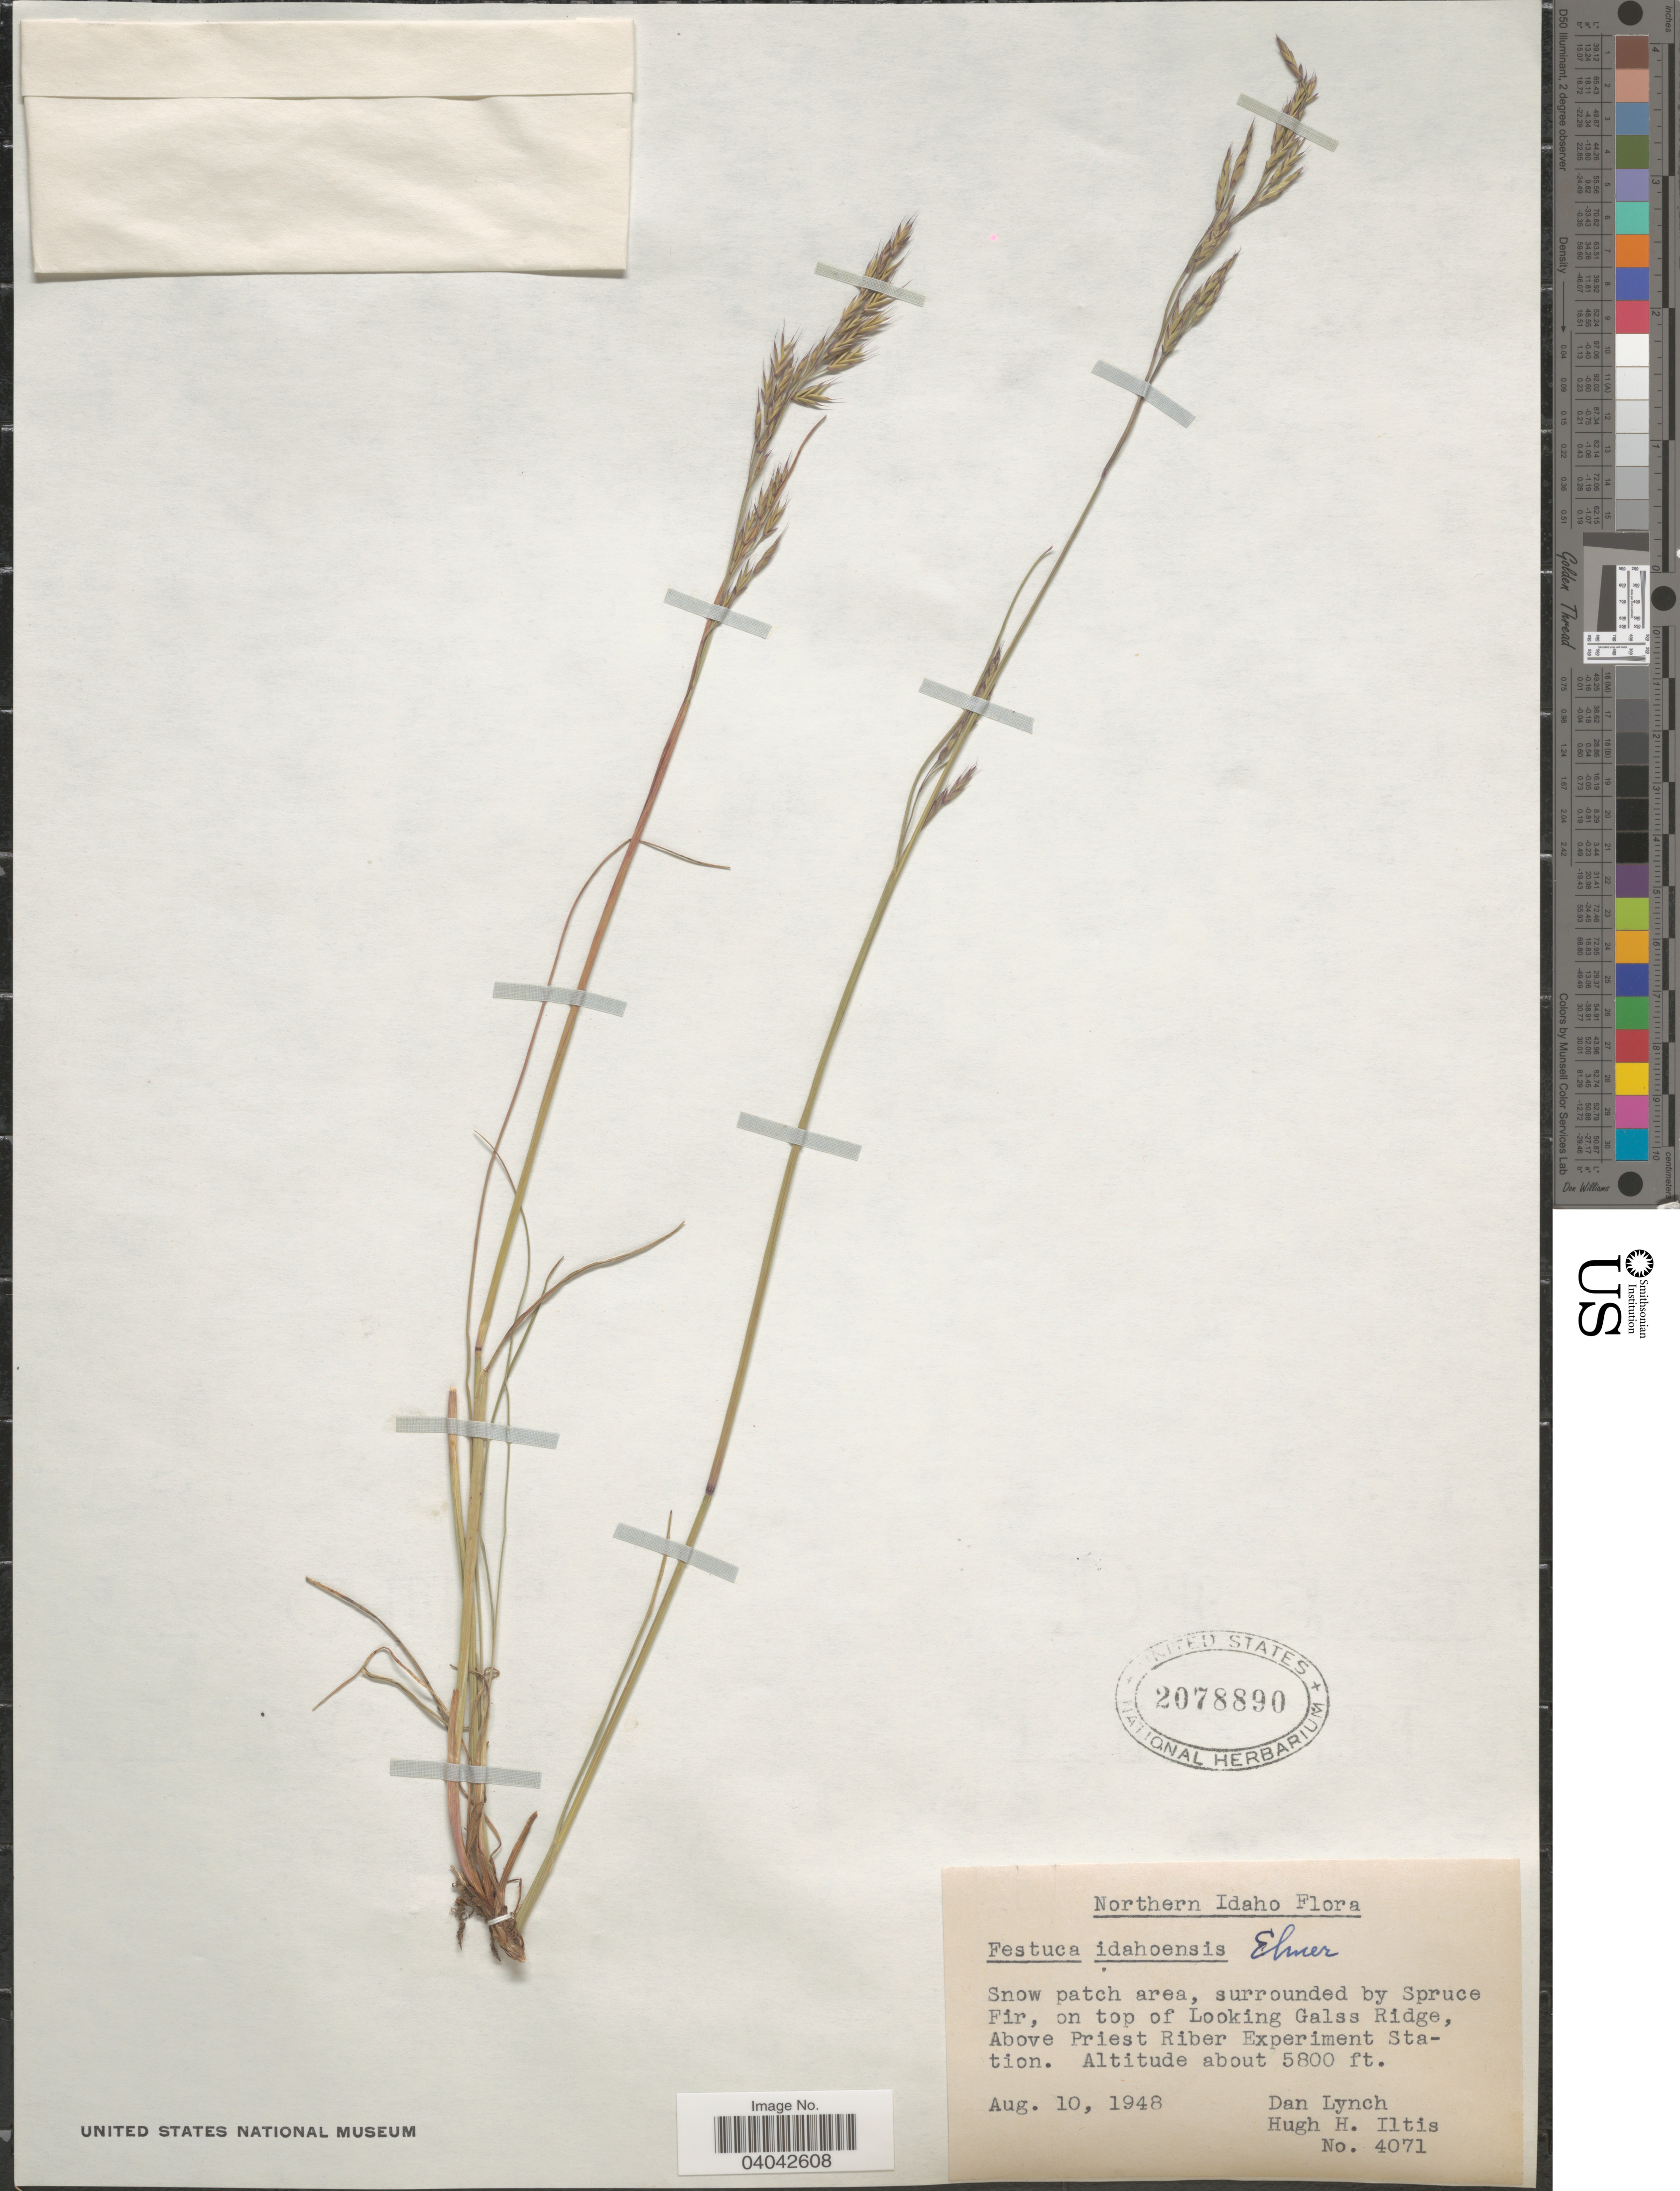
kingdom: Plantae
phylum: Tracheophyta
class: Liliopsida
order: Poales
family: Poaceae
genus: Festuca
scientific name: Festuca idahoensis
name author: Elmer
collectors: D. Lynch & H. H. Iltis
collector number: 4071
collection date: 1948-08-10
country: United States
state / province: Idaho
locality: Northern Idaho. Snow patch area, surrounded by Spruce Fir, on top of Looking Galss Ridge, Above Priest Riber Experiment Station.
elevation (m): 1768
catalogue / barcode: US 2078890